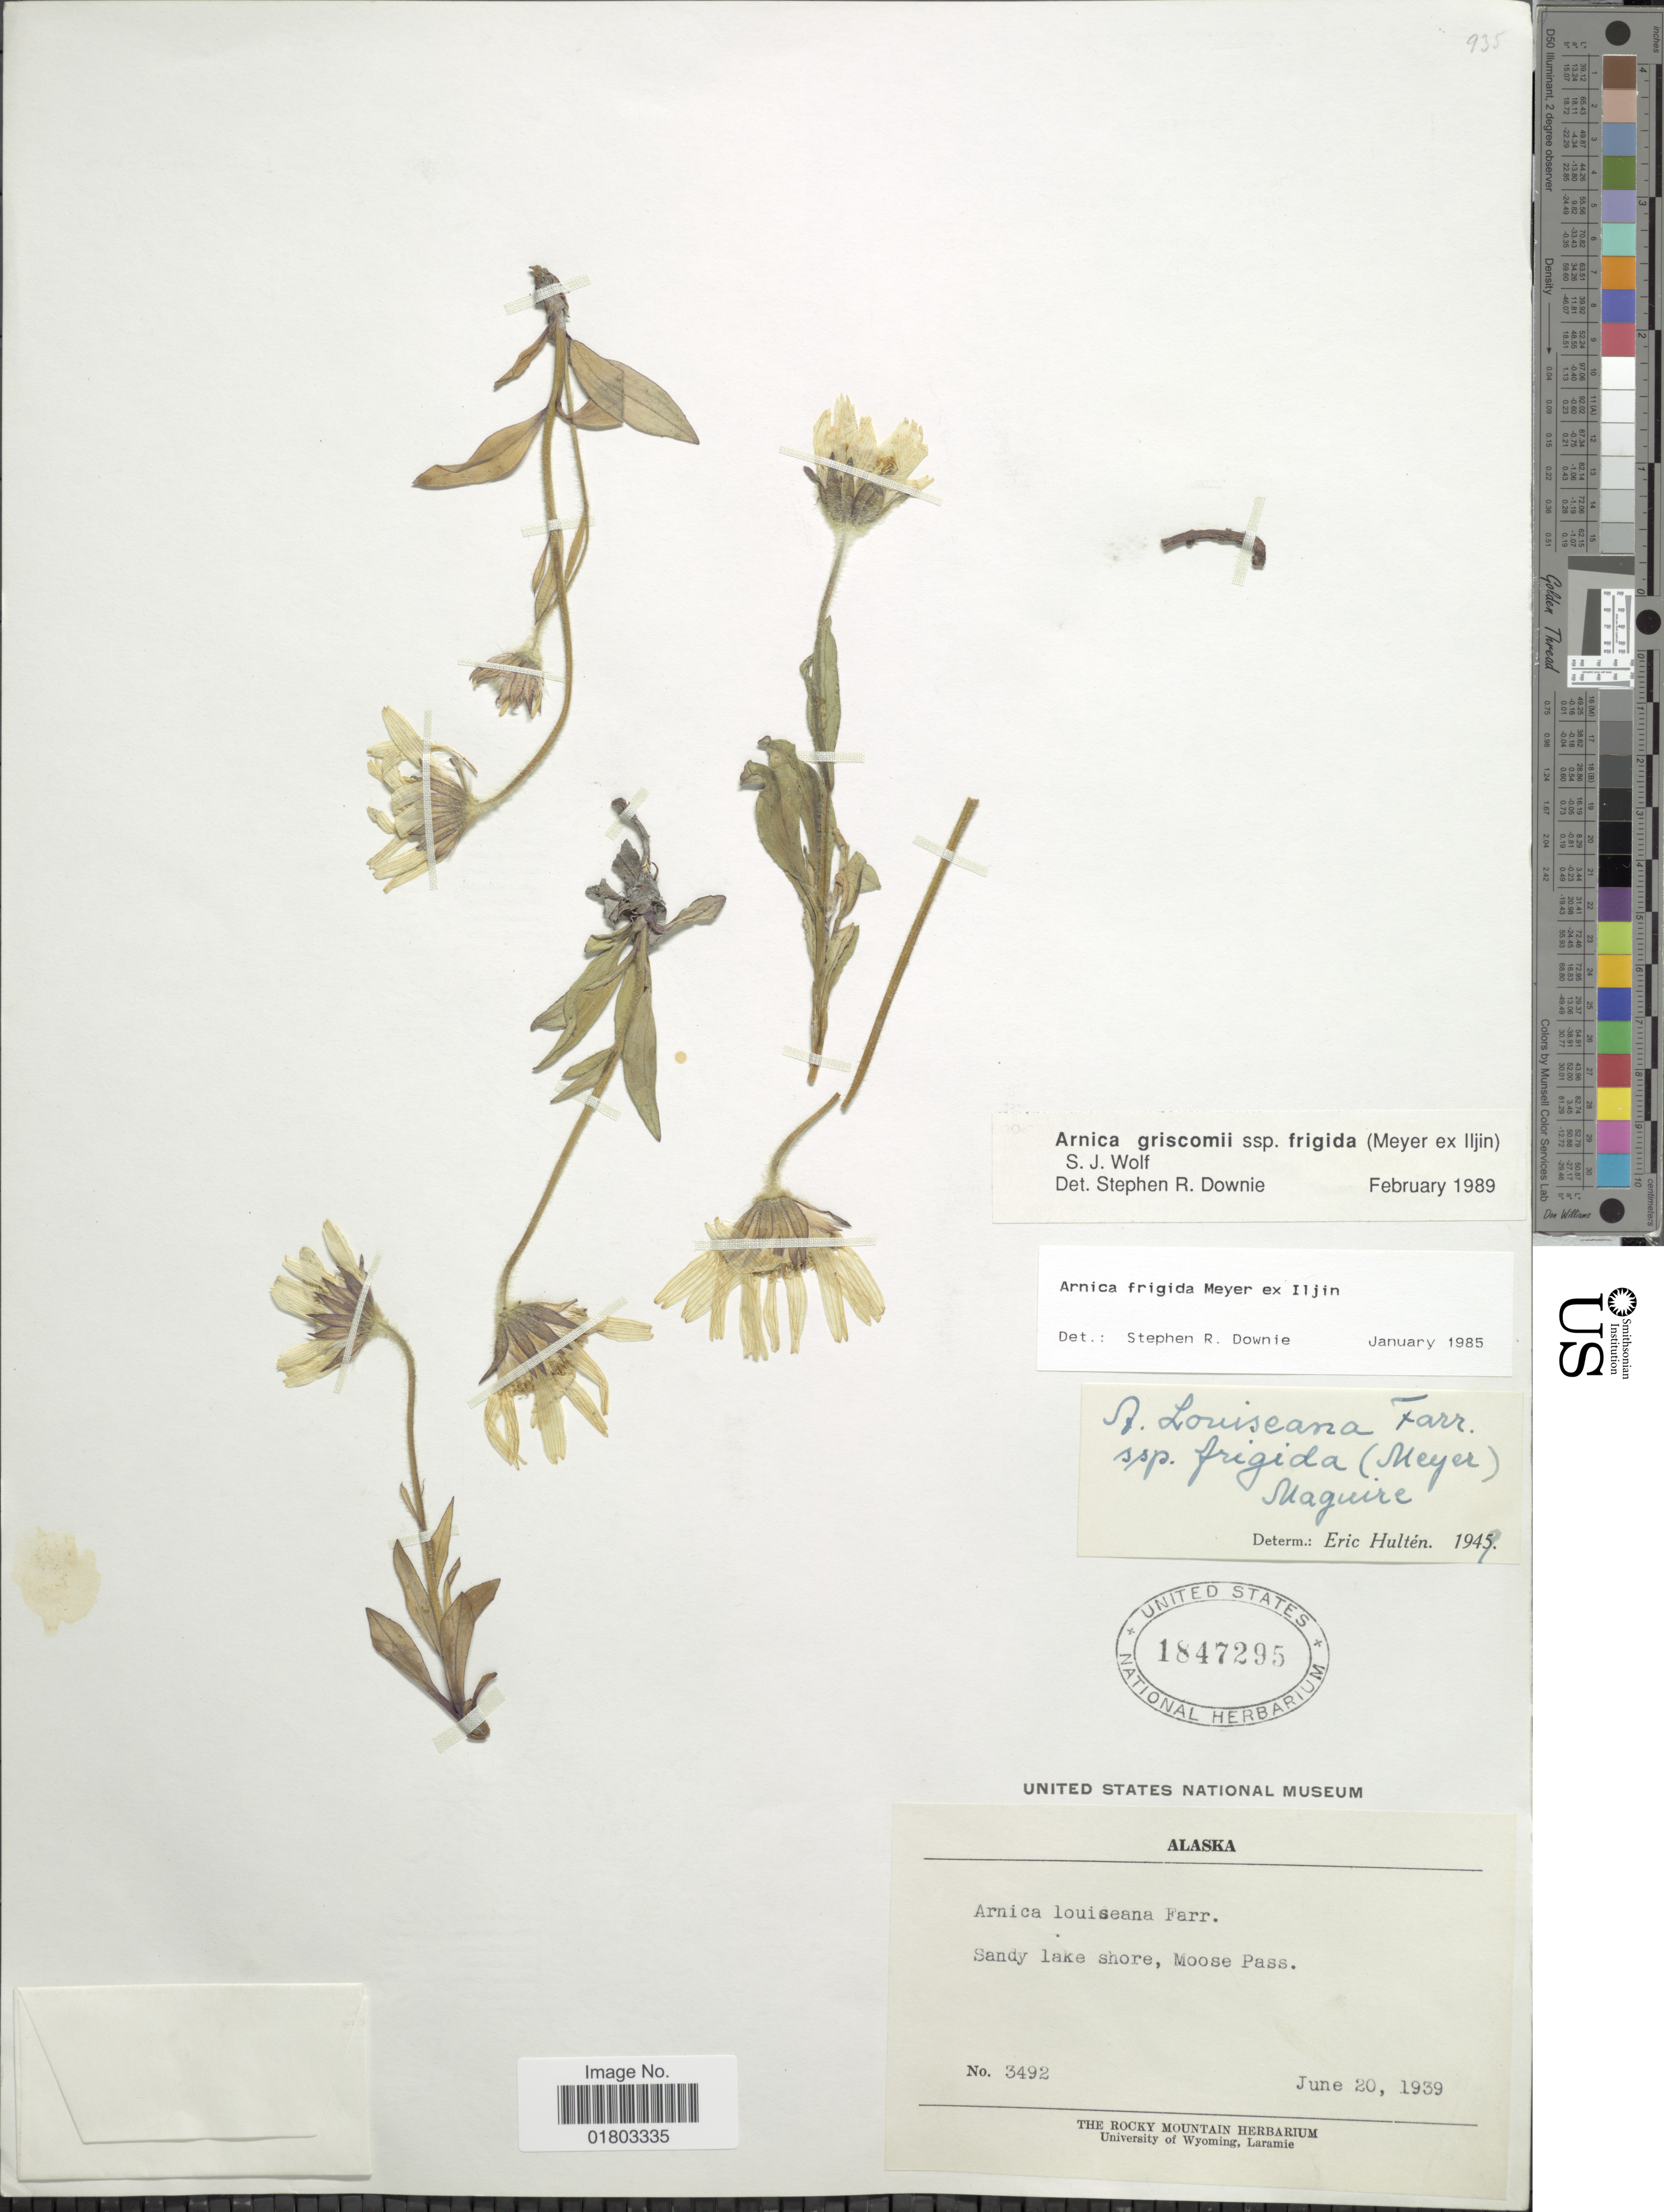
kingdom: Plantae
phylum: Tracheophyta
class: Magnoliopsida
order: Asterales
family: Asteraceae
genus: Arnica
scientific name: Arnica griscomii subsp. frigida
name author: (C.A. Mey. ex Iljin) S.J. Wolf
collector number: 3492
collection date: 1939-06-20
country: United States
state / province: Alaska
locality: Sandy lake shore, Moose Pass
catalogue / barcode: US 1847295